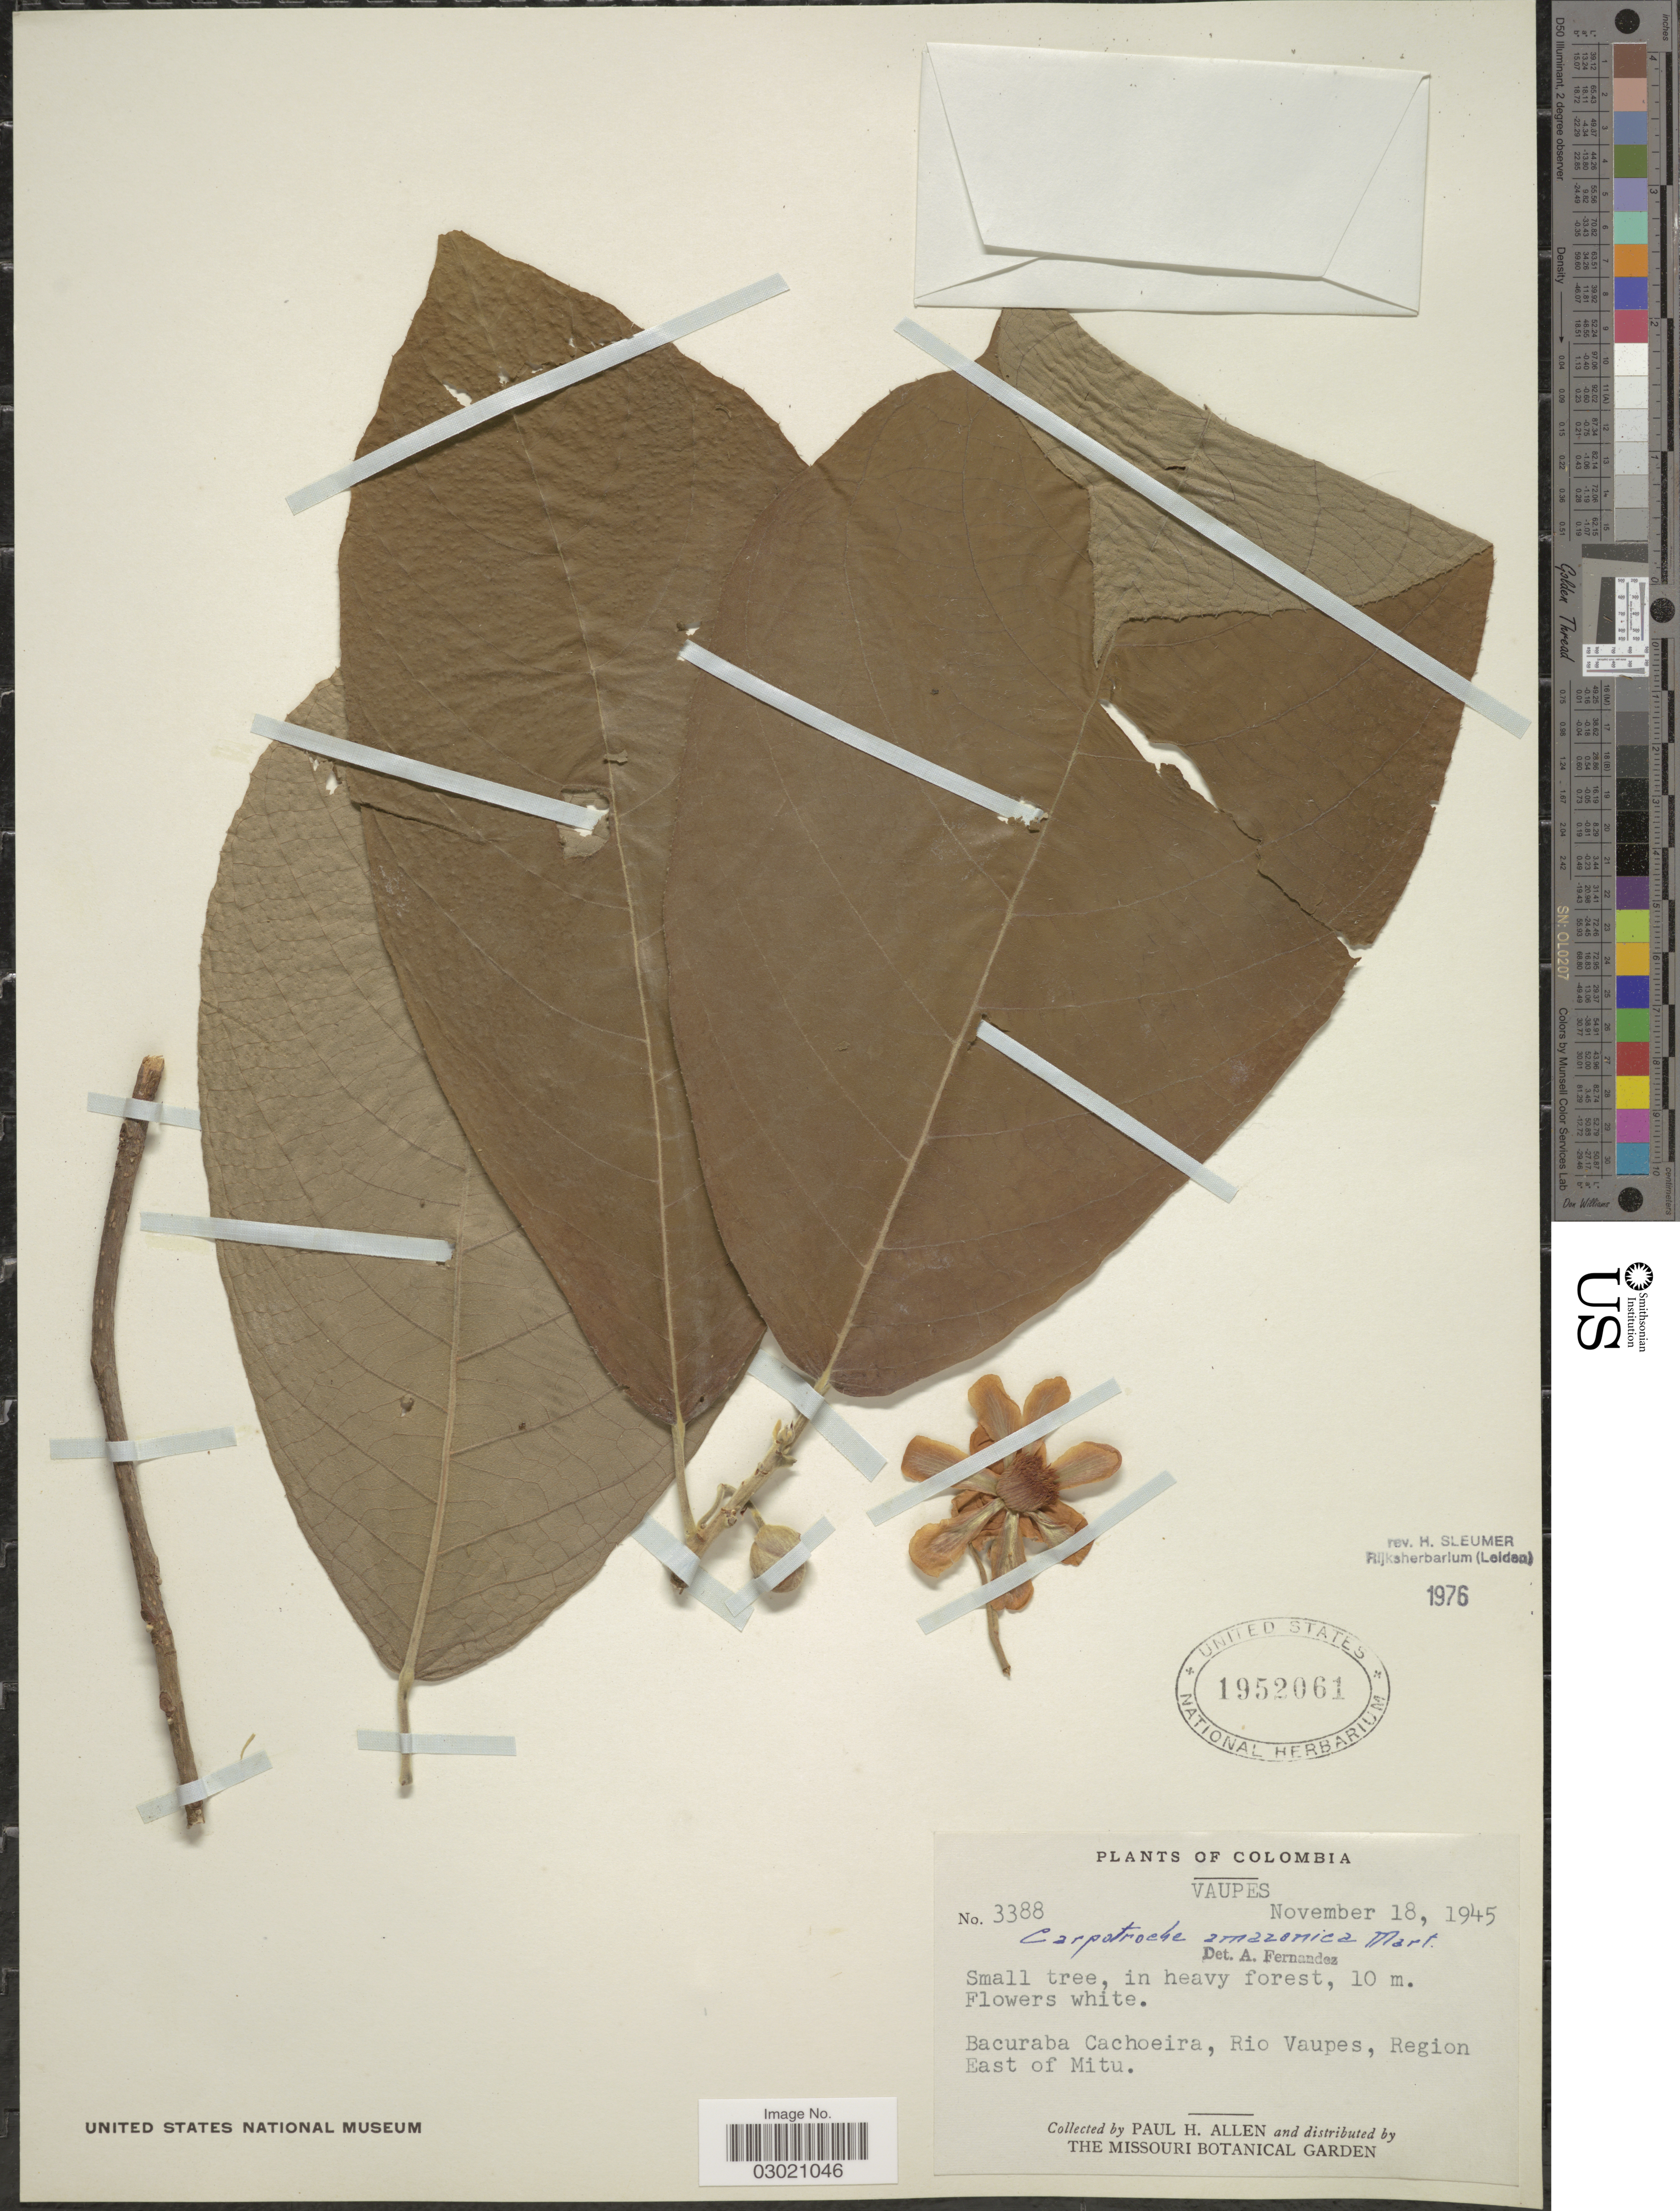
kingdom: Plantae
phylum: Tracheophyta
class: Magnoliopsida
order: Malpighiales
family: Achariaceae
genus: Carpotroche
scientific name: Carpotroche amazonica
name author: Mart. ex Eichler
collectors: P. H. Allen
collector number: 3388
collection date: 1945-11-18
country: Colombia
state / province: Vaupés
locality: Bacuraba Cachoeira, Rio Vaupes, Region East of Mitu.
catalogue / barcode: US 1952061